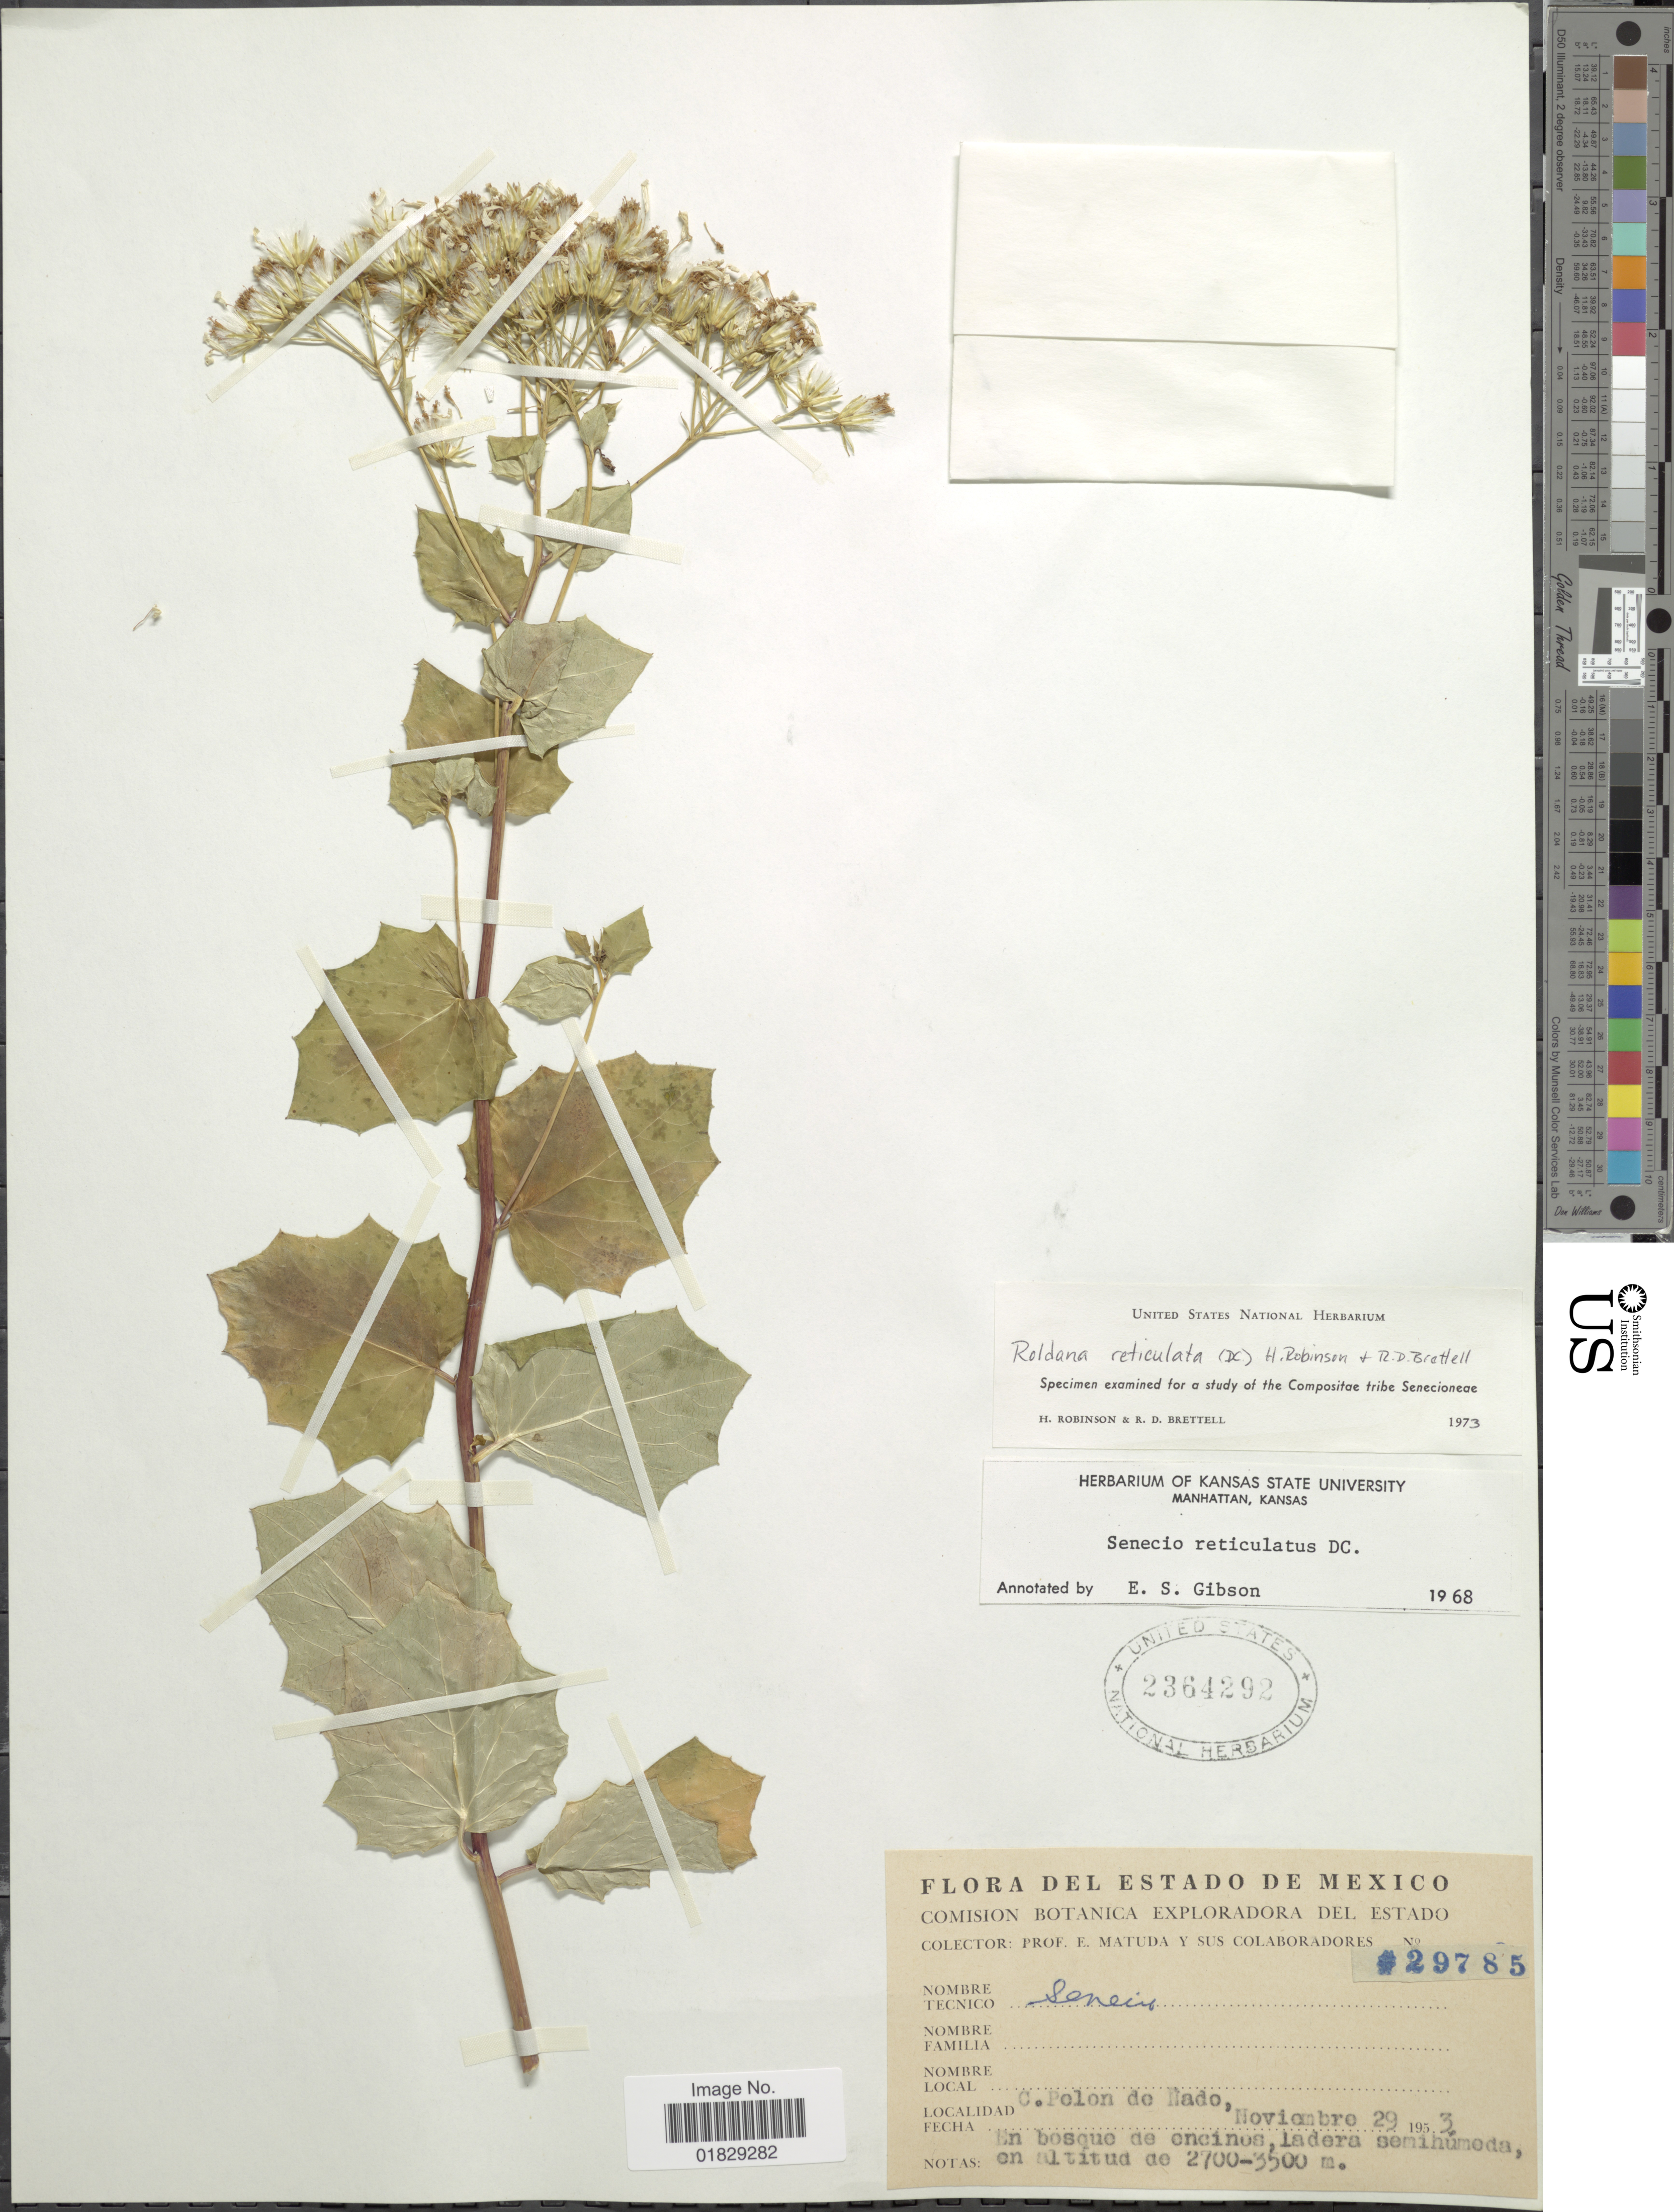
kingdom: Plantae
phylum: Tracheophyta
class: Magnoliopsida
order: Asterales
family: Asteraceae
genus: Roldana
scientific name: Roldana reticulata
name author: (DC.) H. Rob. & Brettell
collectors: E. Matuda & et al.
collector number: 29785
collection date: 1953-11-29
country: Mexico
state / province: México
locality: Estado de Mexico. C. Pelon de Nado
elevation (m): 2700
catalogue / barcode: US 2364292